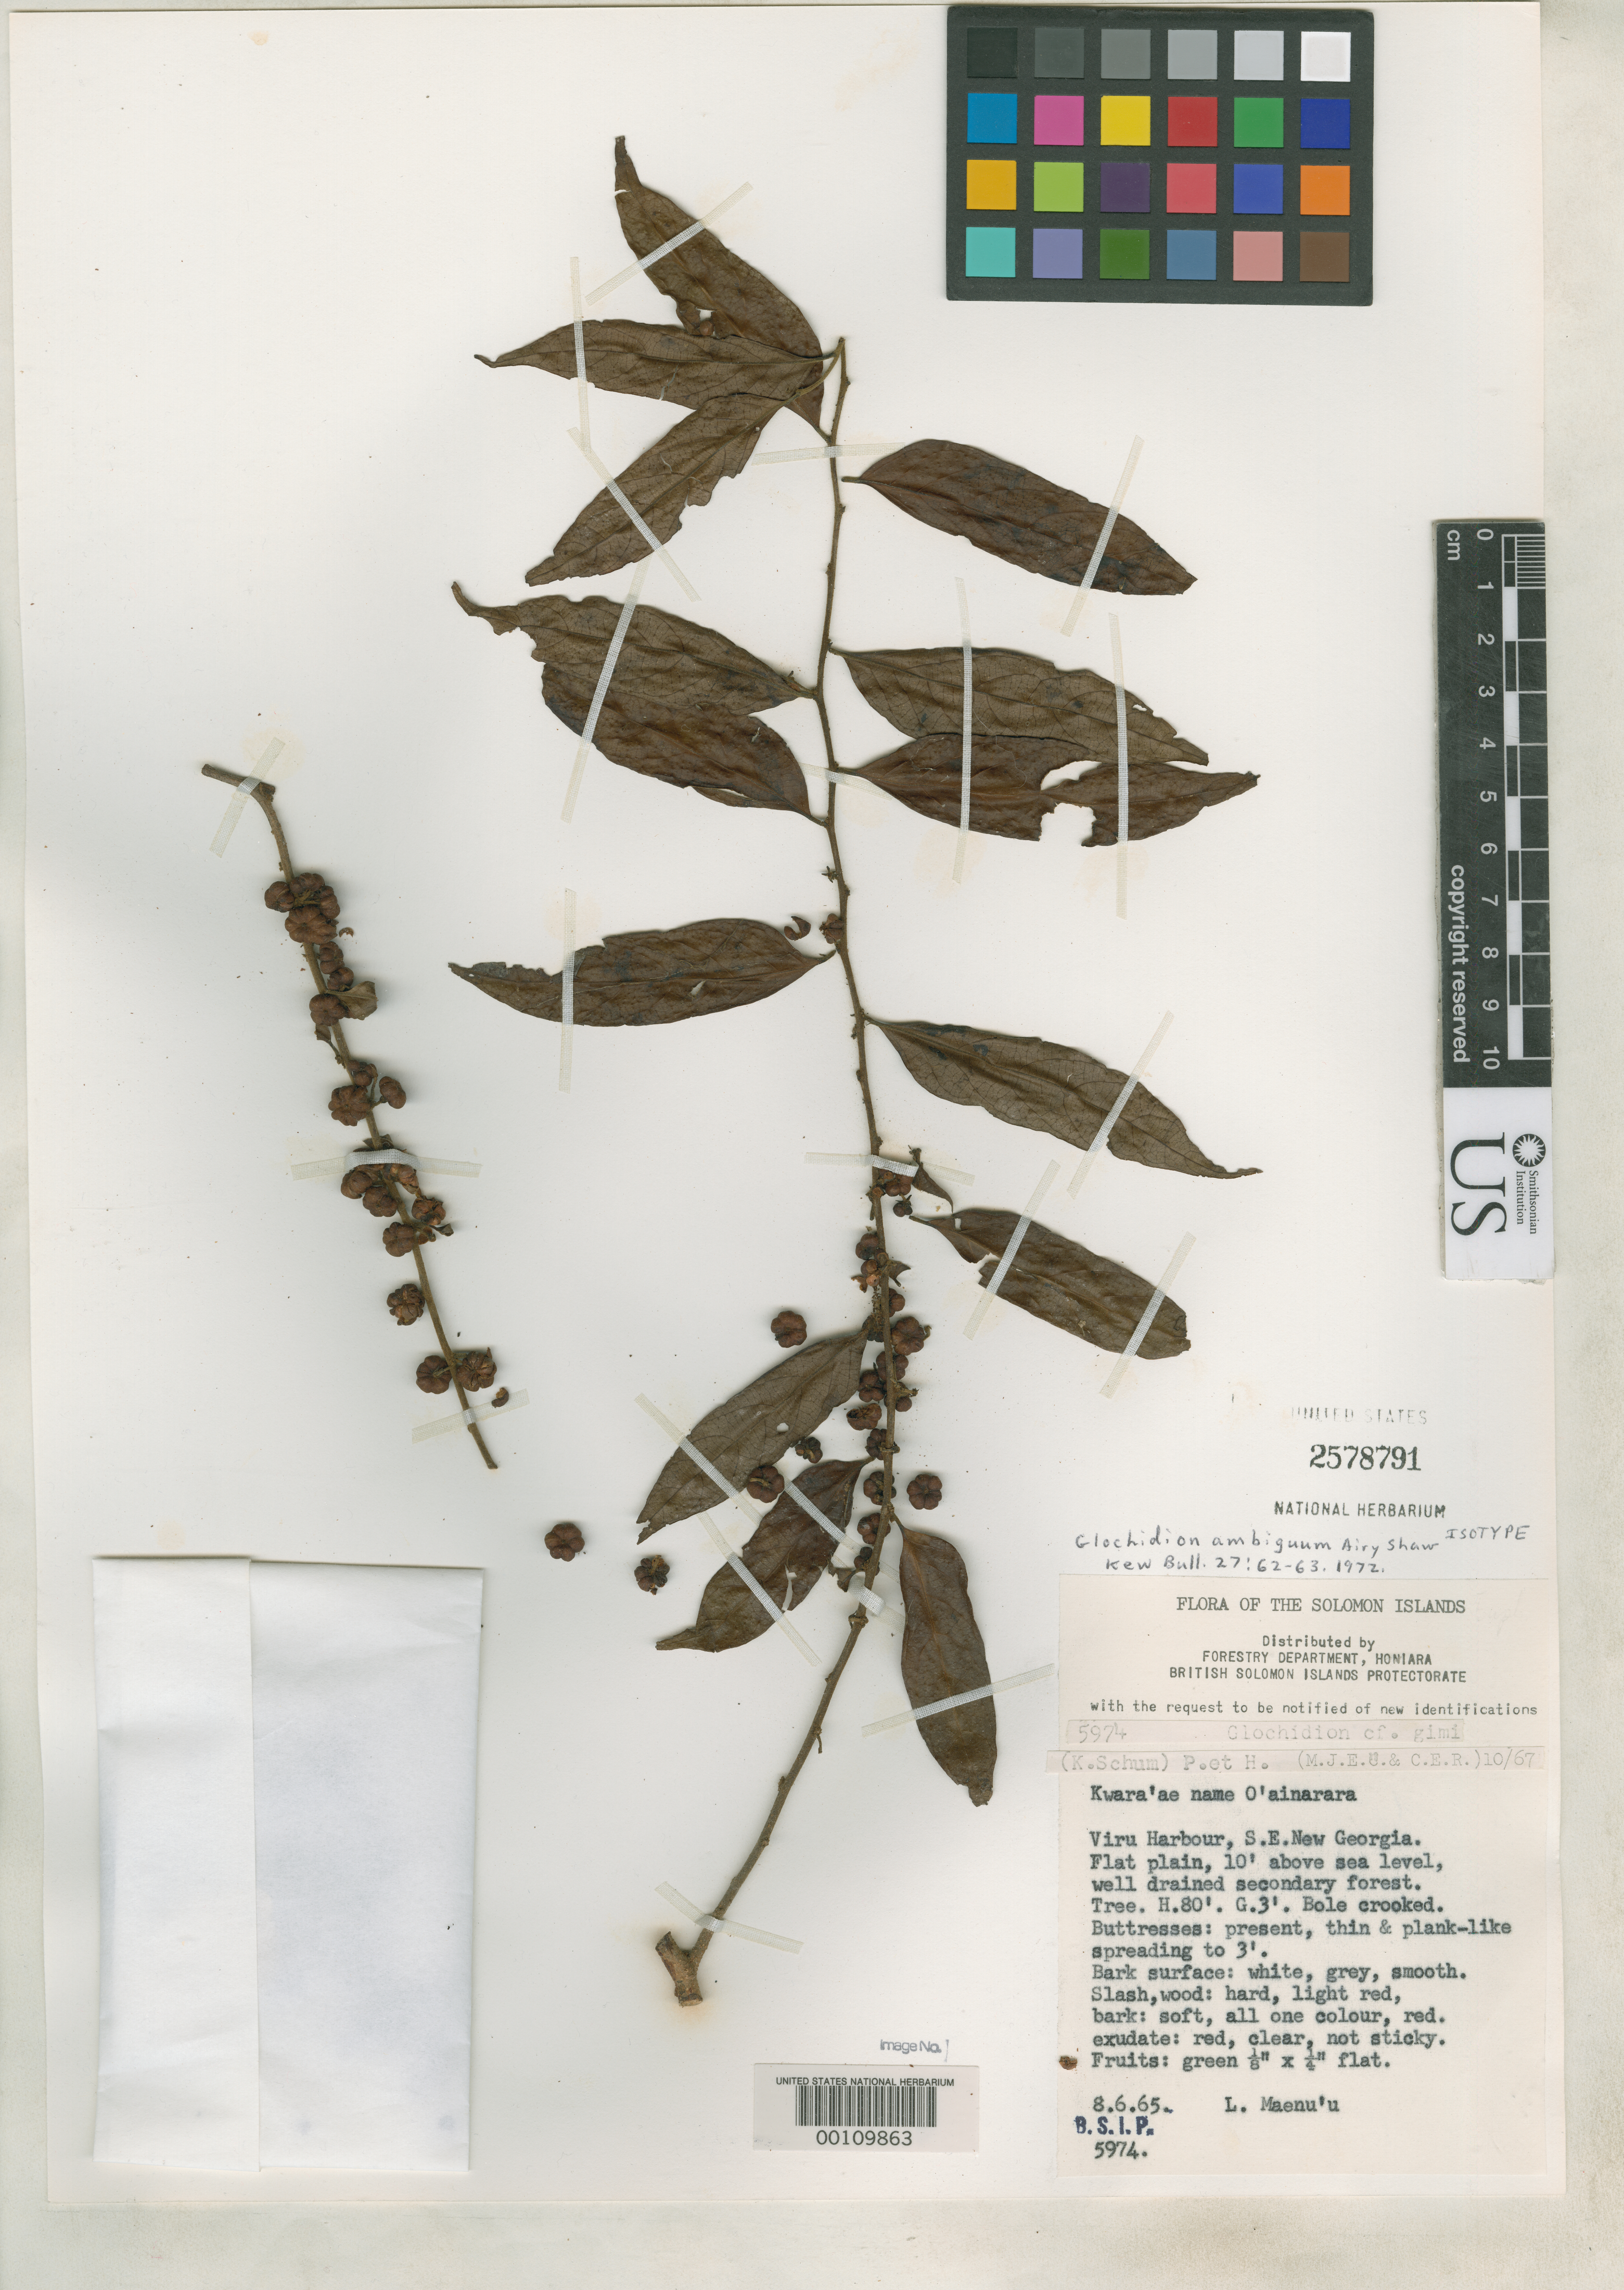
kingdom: Plantae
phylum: Tracheophyta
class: Magnoliopsida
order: Malpighiales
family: Phyllanthaceae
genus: Glochidion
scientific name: Glochidion ambiguum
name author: Airy Shaw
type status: Isotype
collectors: L. Maenu'u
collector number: BSIP 5974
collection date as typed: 08 Jun 1965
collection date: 1965-06-08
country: Solomon Islands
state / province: Western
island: New Georgia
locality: Viru Harbour, SE of New Georgia.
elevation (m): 3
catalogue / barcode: US 2578791